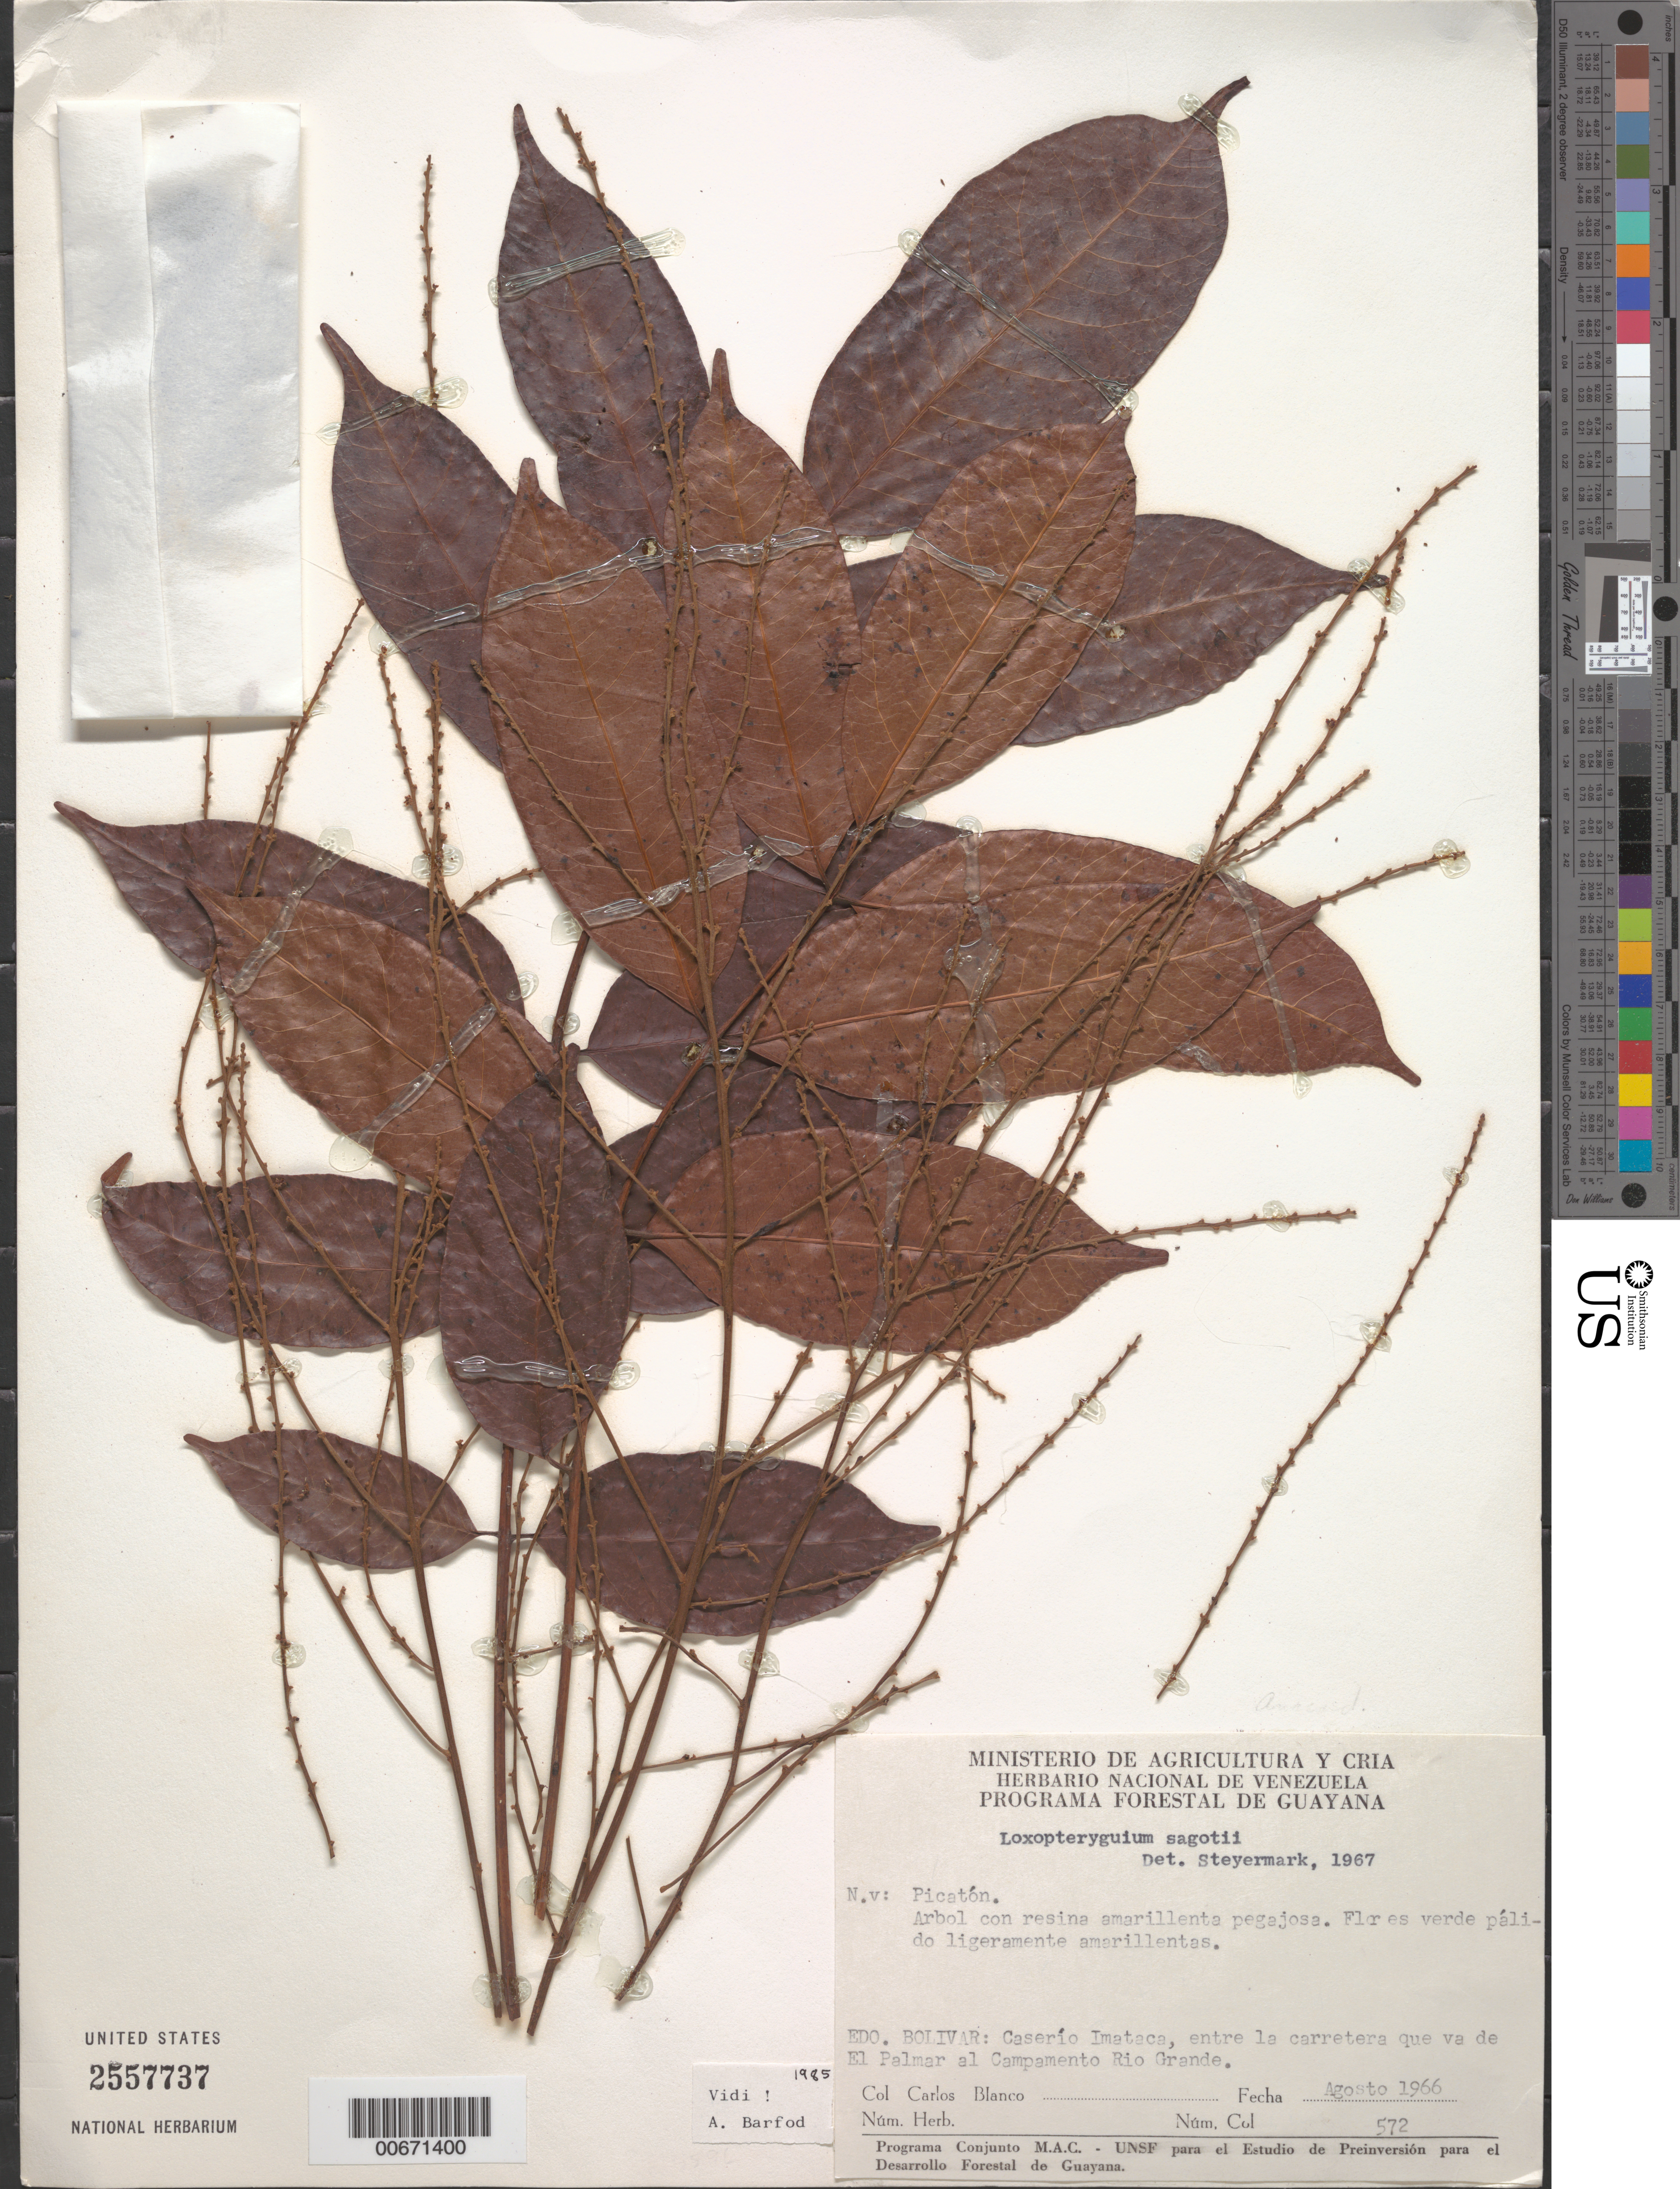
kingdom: Plantae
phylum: Tracheophyta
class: Magnoliopsida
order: Sapindales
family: Anacardiaceae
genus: Loxopterygium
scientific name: Loxopterygium sagotii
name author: Hook. f.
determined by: Barfod, Anders S.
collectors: C. A. Blanco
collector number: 572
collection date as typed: Aug-66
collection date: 1966-08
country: Venezuela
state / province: Bolívar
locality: Caserío Imataca, carretera que va de El Palmar al Campamento Rio Grande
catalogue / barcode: US 2557737